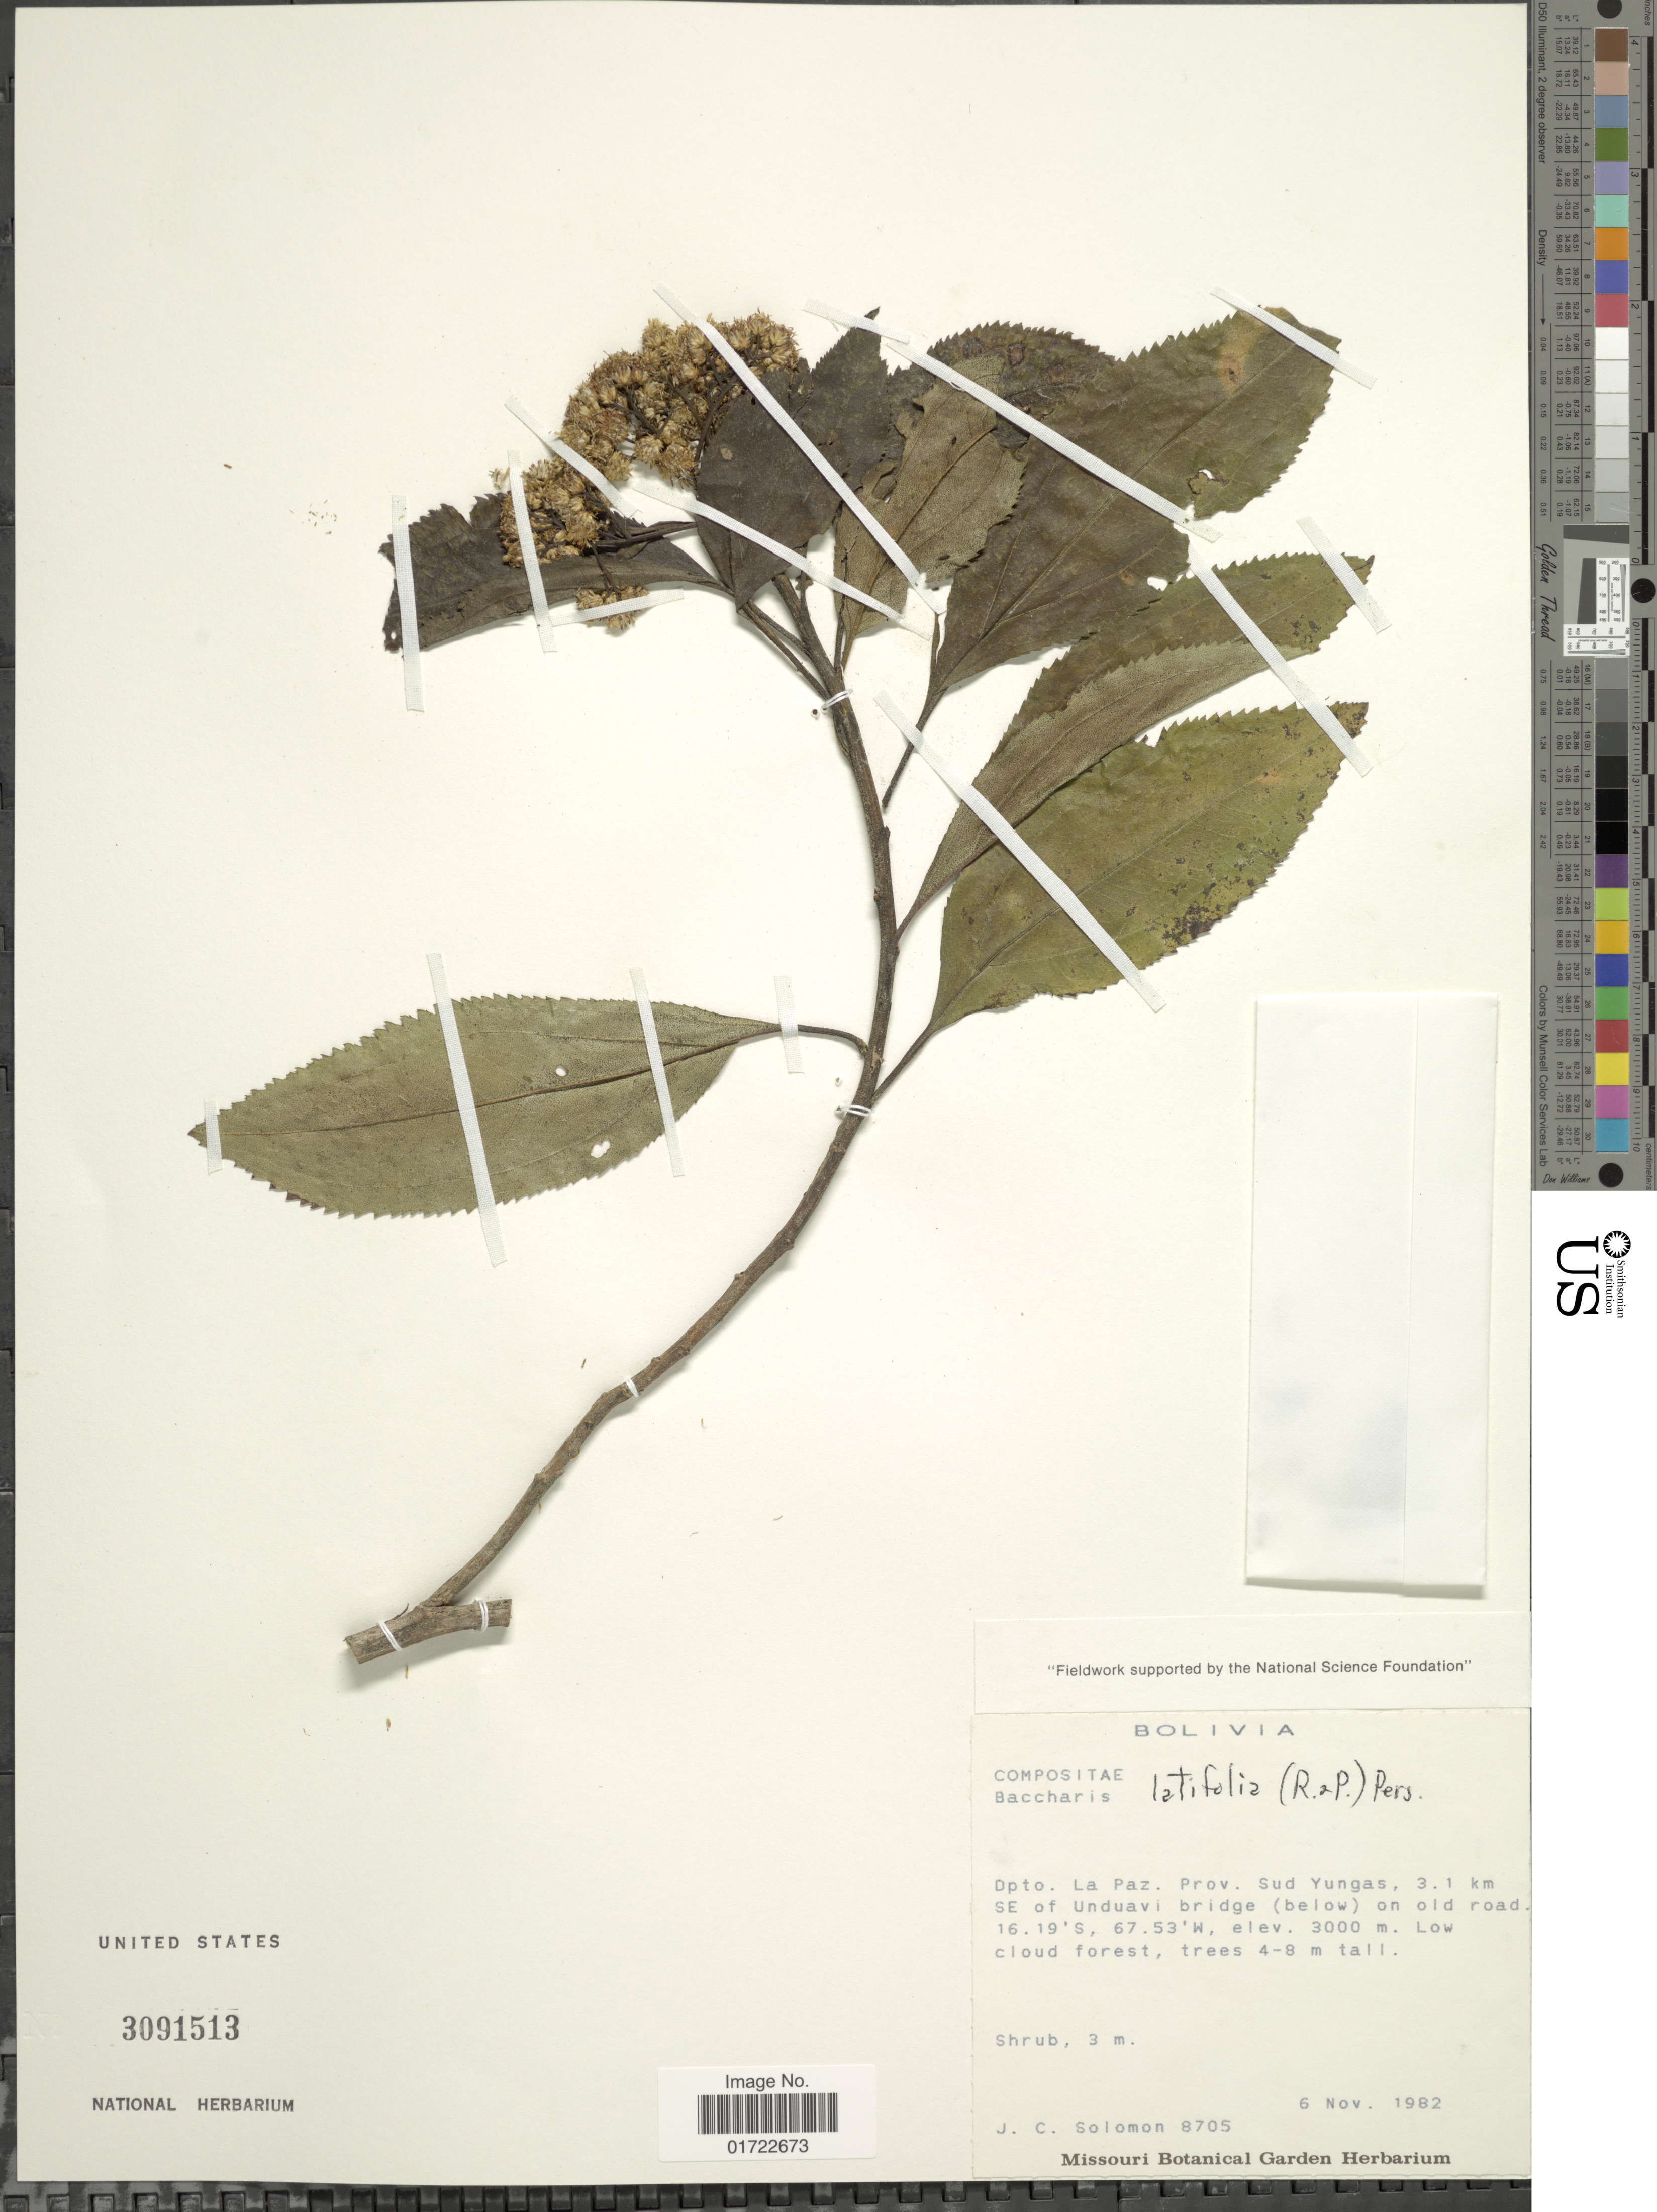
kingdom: Plantae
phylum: Tracheophyta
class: Magnoliopsida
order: Asterales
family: Asteraceae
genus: Baccharis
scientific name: Baccharis latifolia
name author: (Ruiz & Pav.) Pers.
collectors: J. C. Solomon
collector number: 8705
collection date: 1982-11-06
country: Bolivia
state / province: La Paz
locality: Dpto. La Paz, Prov. Sud Yungas, 3.1 km SE of Unduavi bridge 9below0 on old road.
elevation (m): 3000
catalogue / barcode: US 3091513